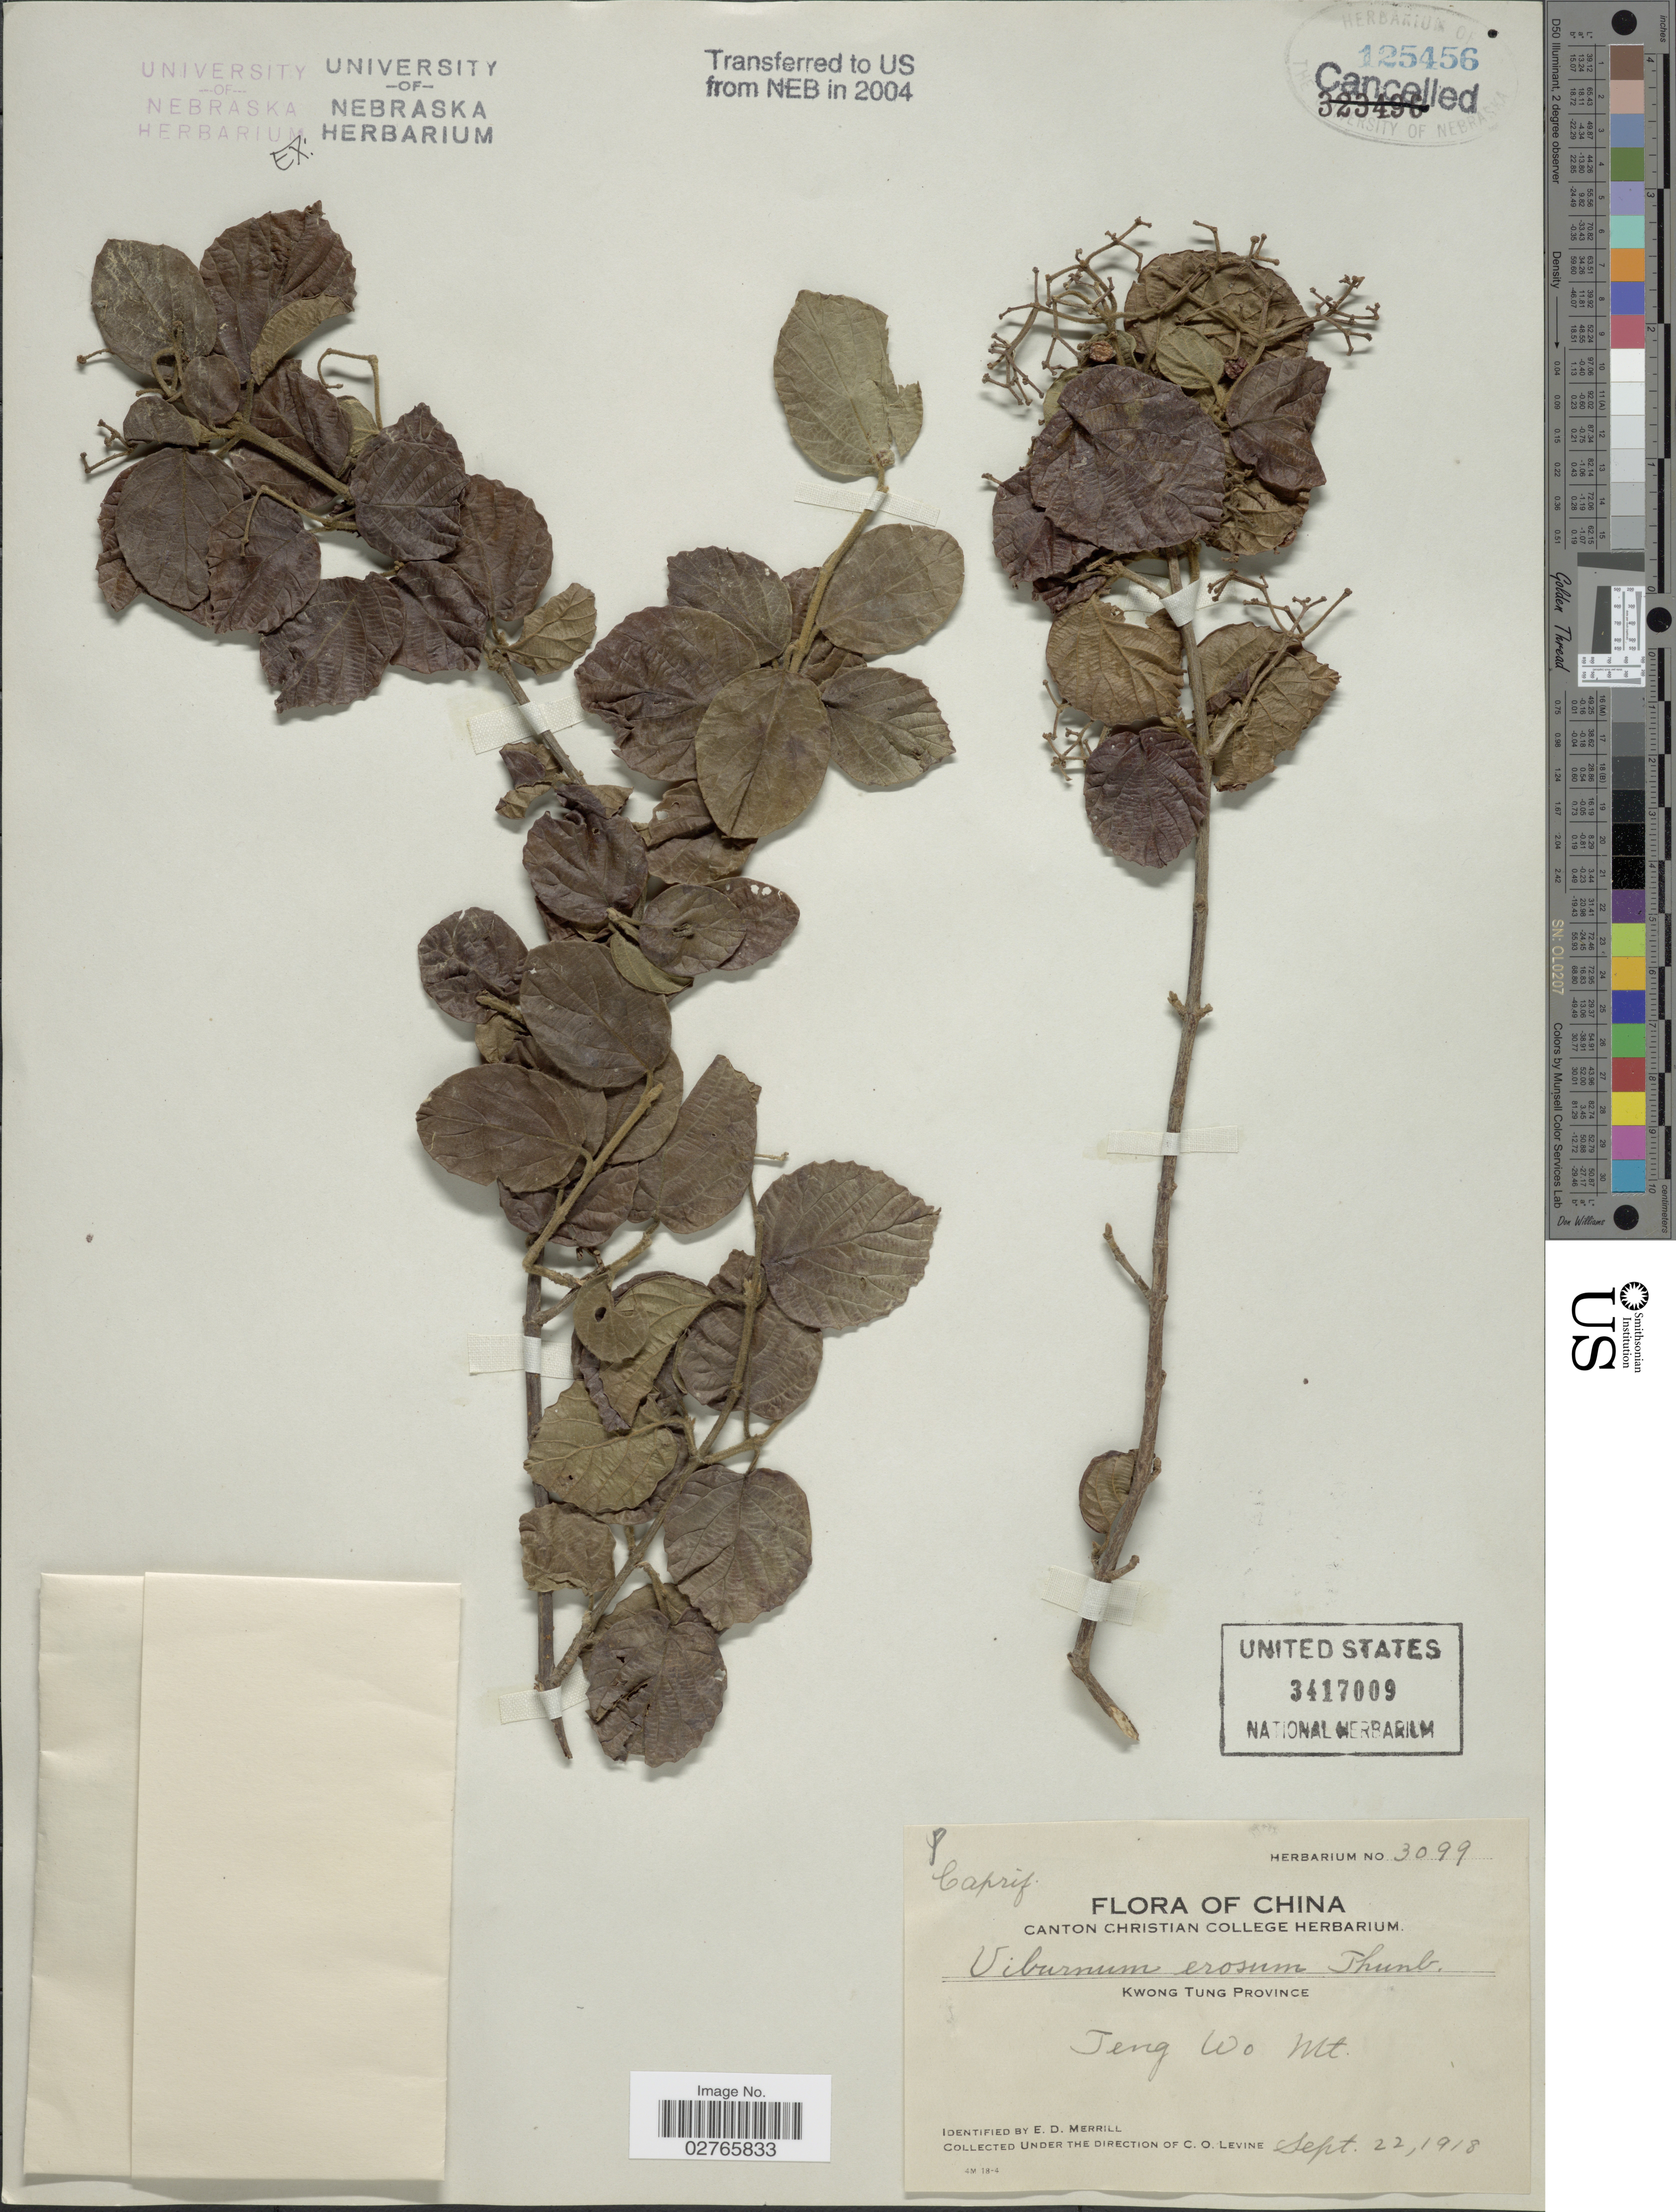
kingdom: Plantae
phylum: Tracheophyta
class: Magnoliopsida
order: Dipsacales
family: Viburnaceae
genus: Viburnum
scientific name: Viburnum erosum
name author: Thunb.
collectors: E. Merrill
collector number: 3099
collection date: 1918-09-22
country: China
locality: Kwong Tung Province. Teng Wo Mt.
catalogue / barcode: US 3417009